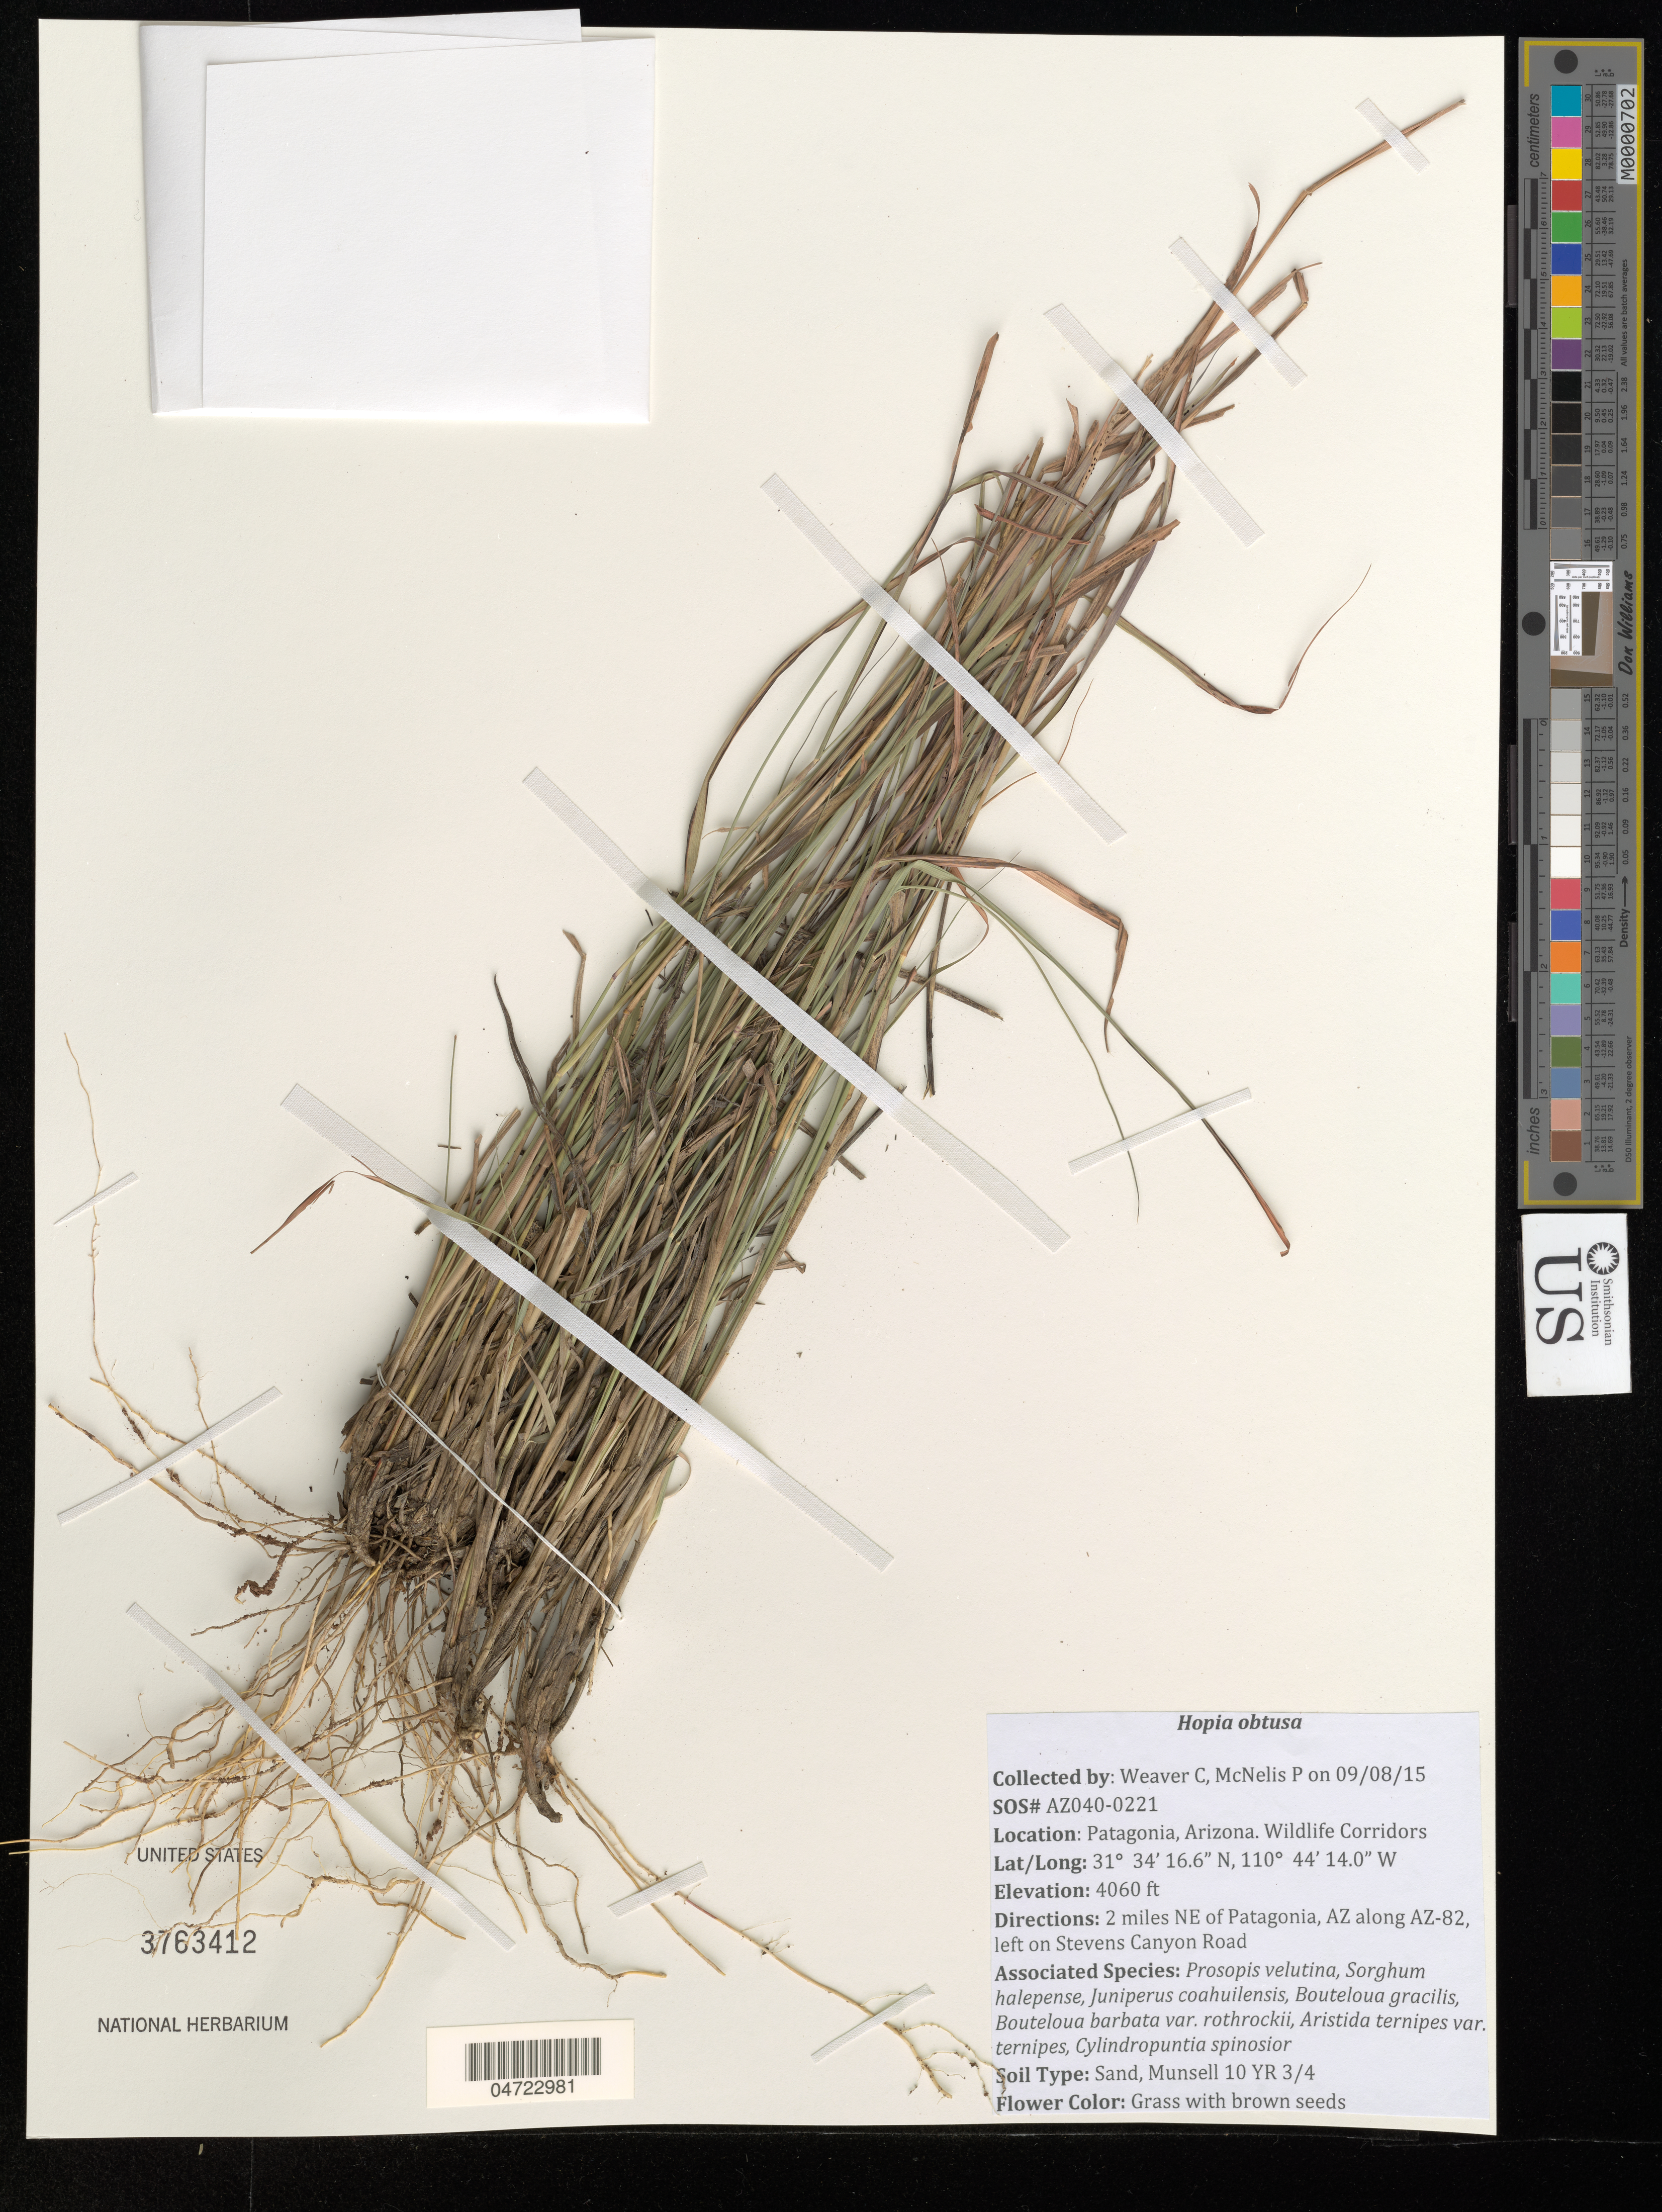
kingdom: Plantae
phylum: Tracheophyta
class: Liliopsida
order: Poales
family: Poaceae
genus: Hopia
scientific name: Hopia obtusa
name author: (Kunth) Zuloaga & Morrone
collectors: C. Weaver & P. McNelis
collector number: AZ040-0221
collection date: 2015-09-08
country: United States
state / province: Arizona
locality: Patagonia. Wildlife Corridors. 2 miles NE of Patagonia, AZ along AZ-82, left on Stevens Canyon Road.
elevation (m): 1237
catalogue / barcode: US 3763412